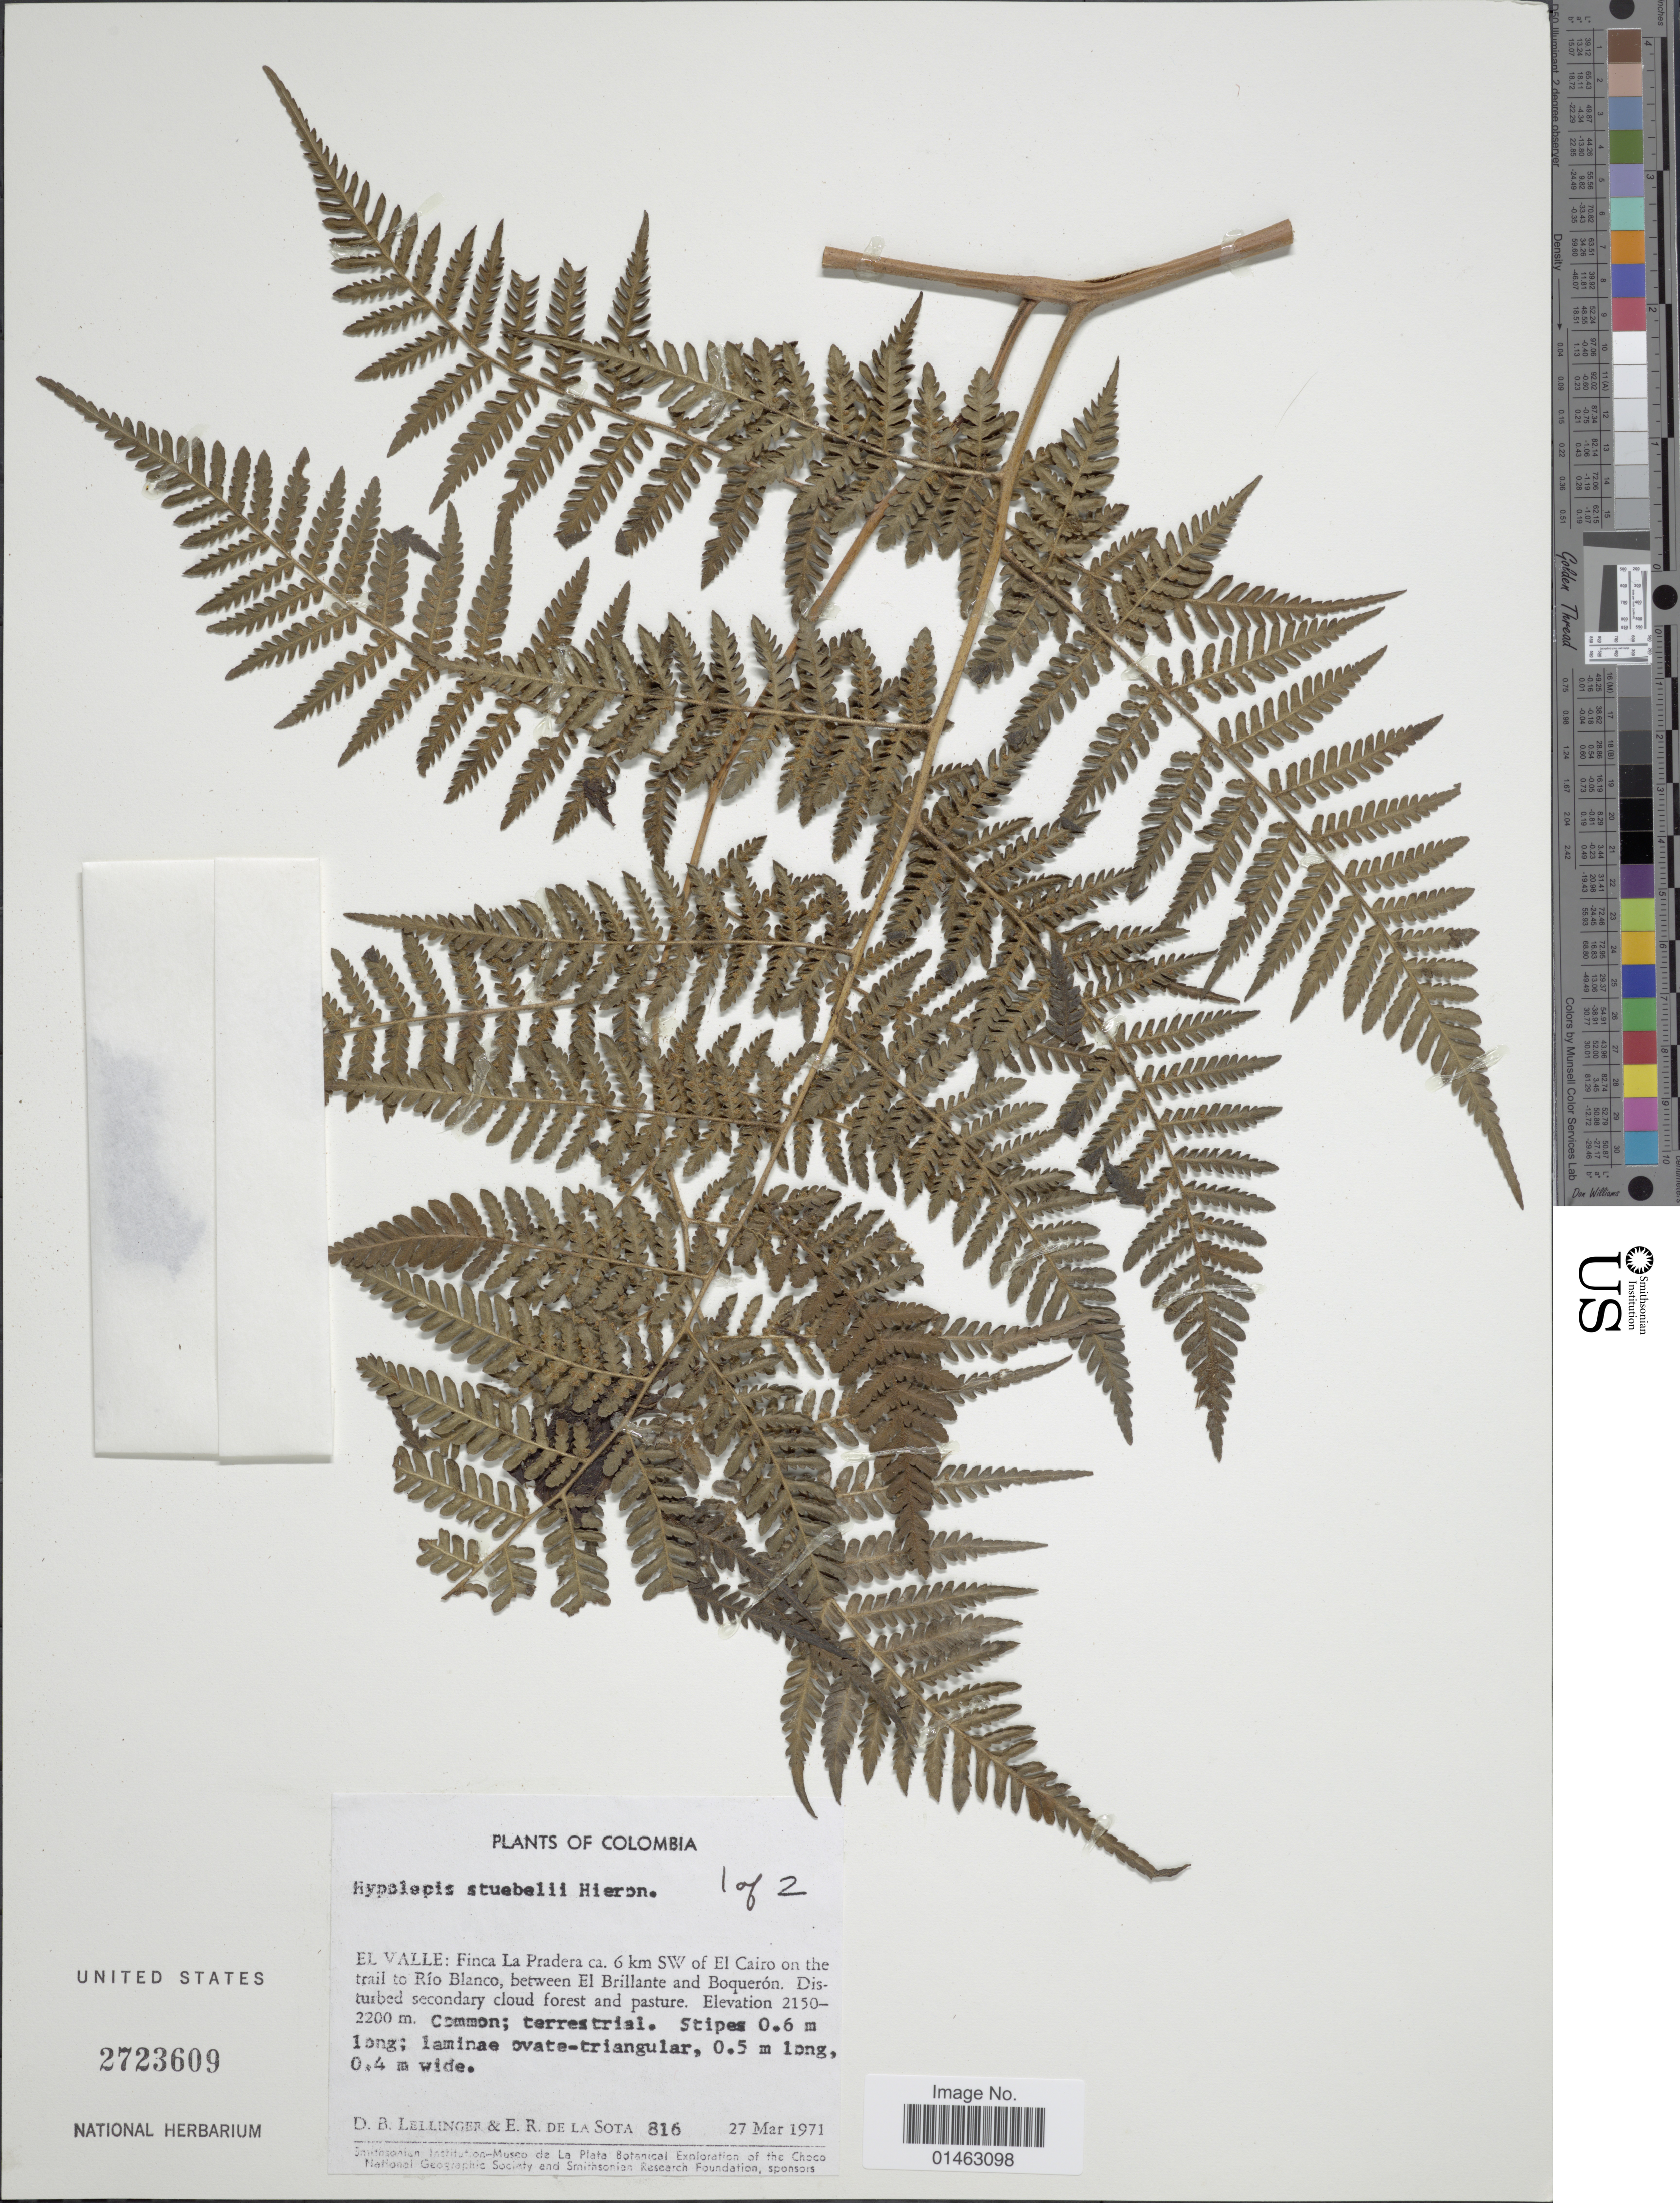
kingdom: Plantae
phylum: Tracheophyta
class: Polypodiopsida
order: Polypodiales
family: Dennstaedtiaceae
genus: Hypolepis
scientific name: Hypolepis steubelii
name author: Hieron.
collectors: D. B. Lellinger & E. R. de la Sota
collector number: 816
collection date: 1971-03-27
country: Colombia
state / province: Valle del Cauca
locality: El Valle: Finca La Pradera ca. 6 km SW of El Cairo on the trail to Rio Blanco, between El Brillante and Boquerón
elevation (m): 2150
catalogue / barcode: US 2723609